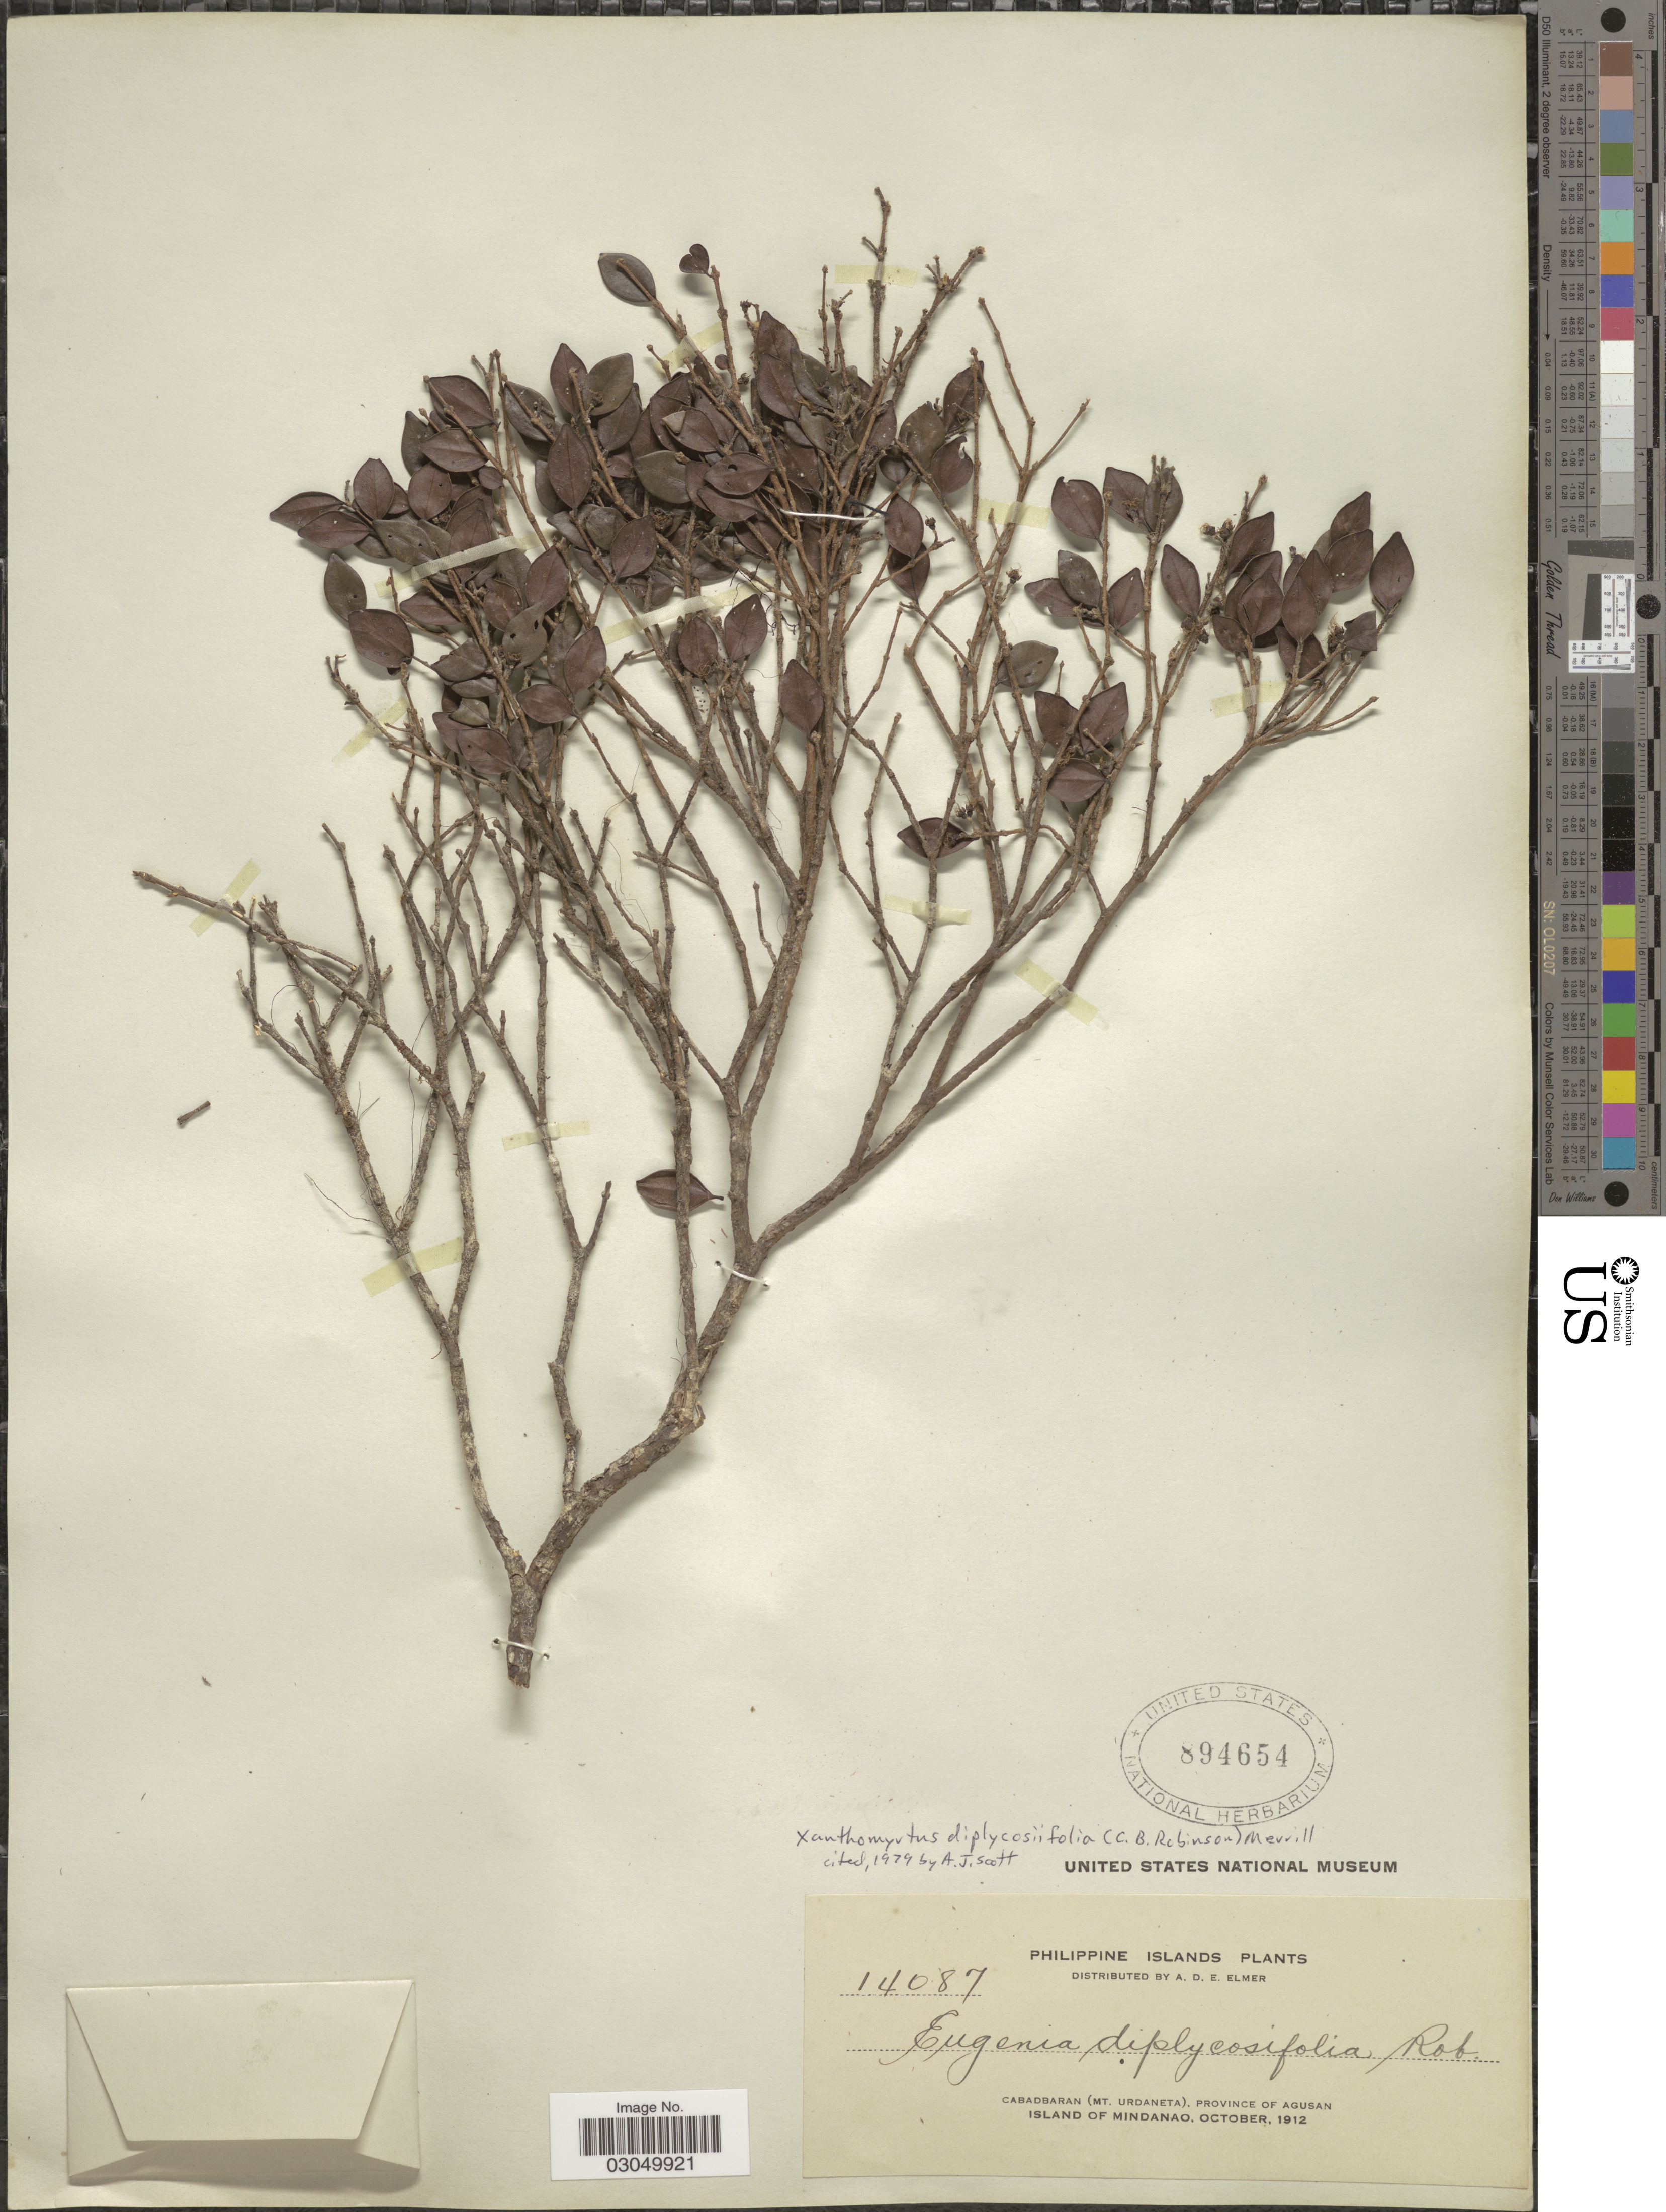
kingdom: Plantae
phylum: Tracheophyta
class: Magnoliopsida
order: Myrtales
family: Myrtaceae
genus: Xanthomyrtus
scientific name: Xanthomyrtus diplycosiifolia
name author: (C.B. Rob.) Merr.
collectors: A. D. E. Elmer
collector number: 14087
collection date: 1912-10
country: Philippines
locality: Cabadbaran (Mt. Urdaneta), Province of Agusan. Island of Mindanao.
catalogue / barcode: US 894654